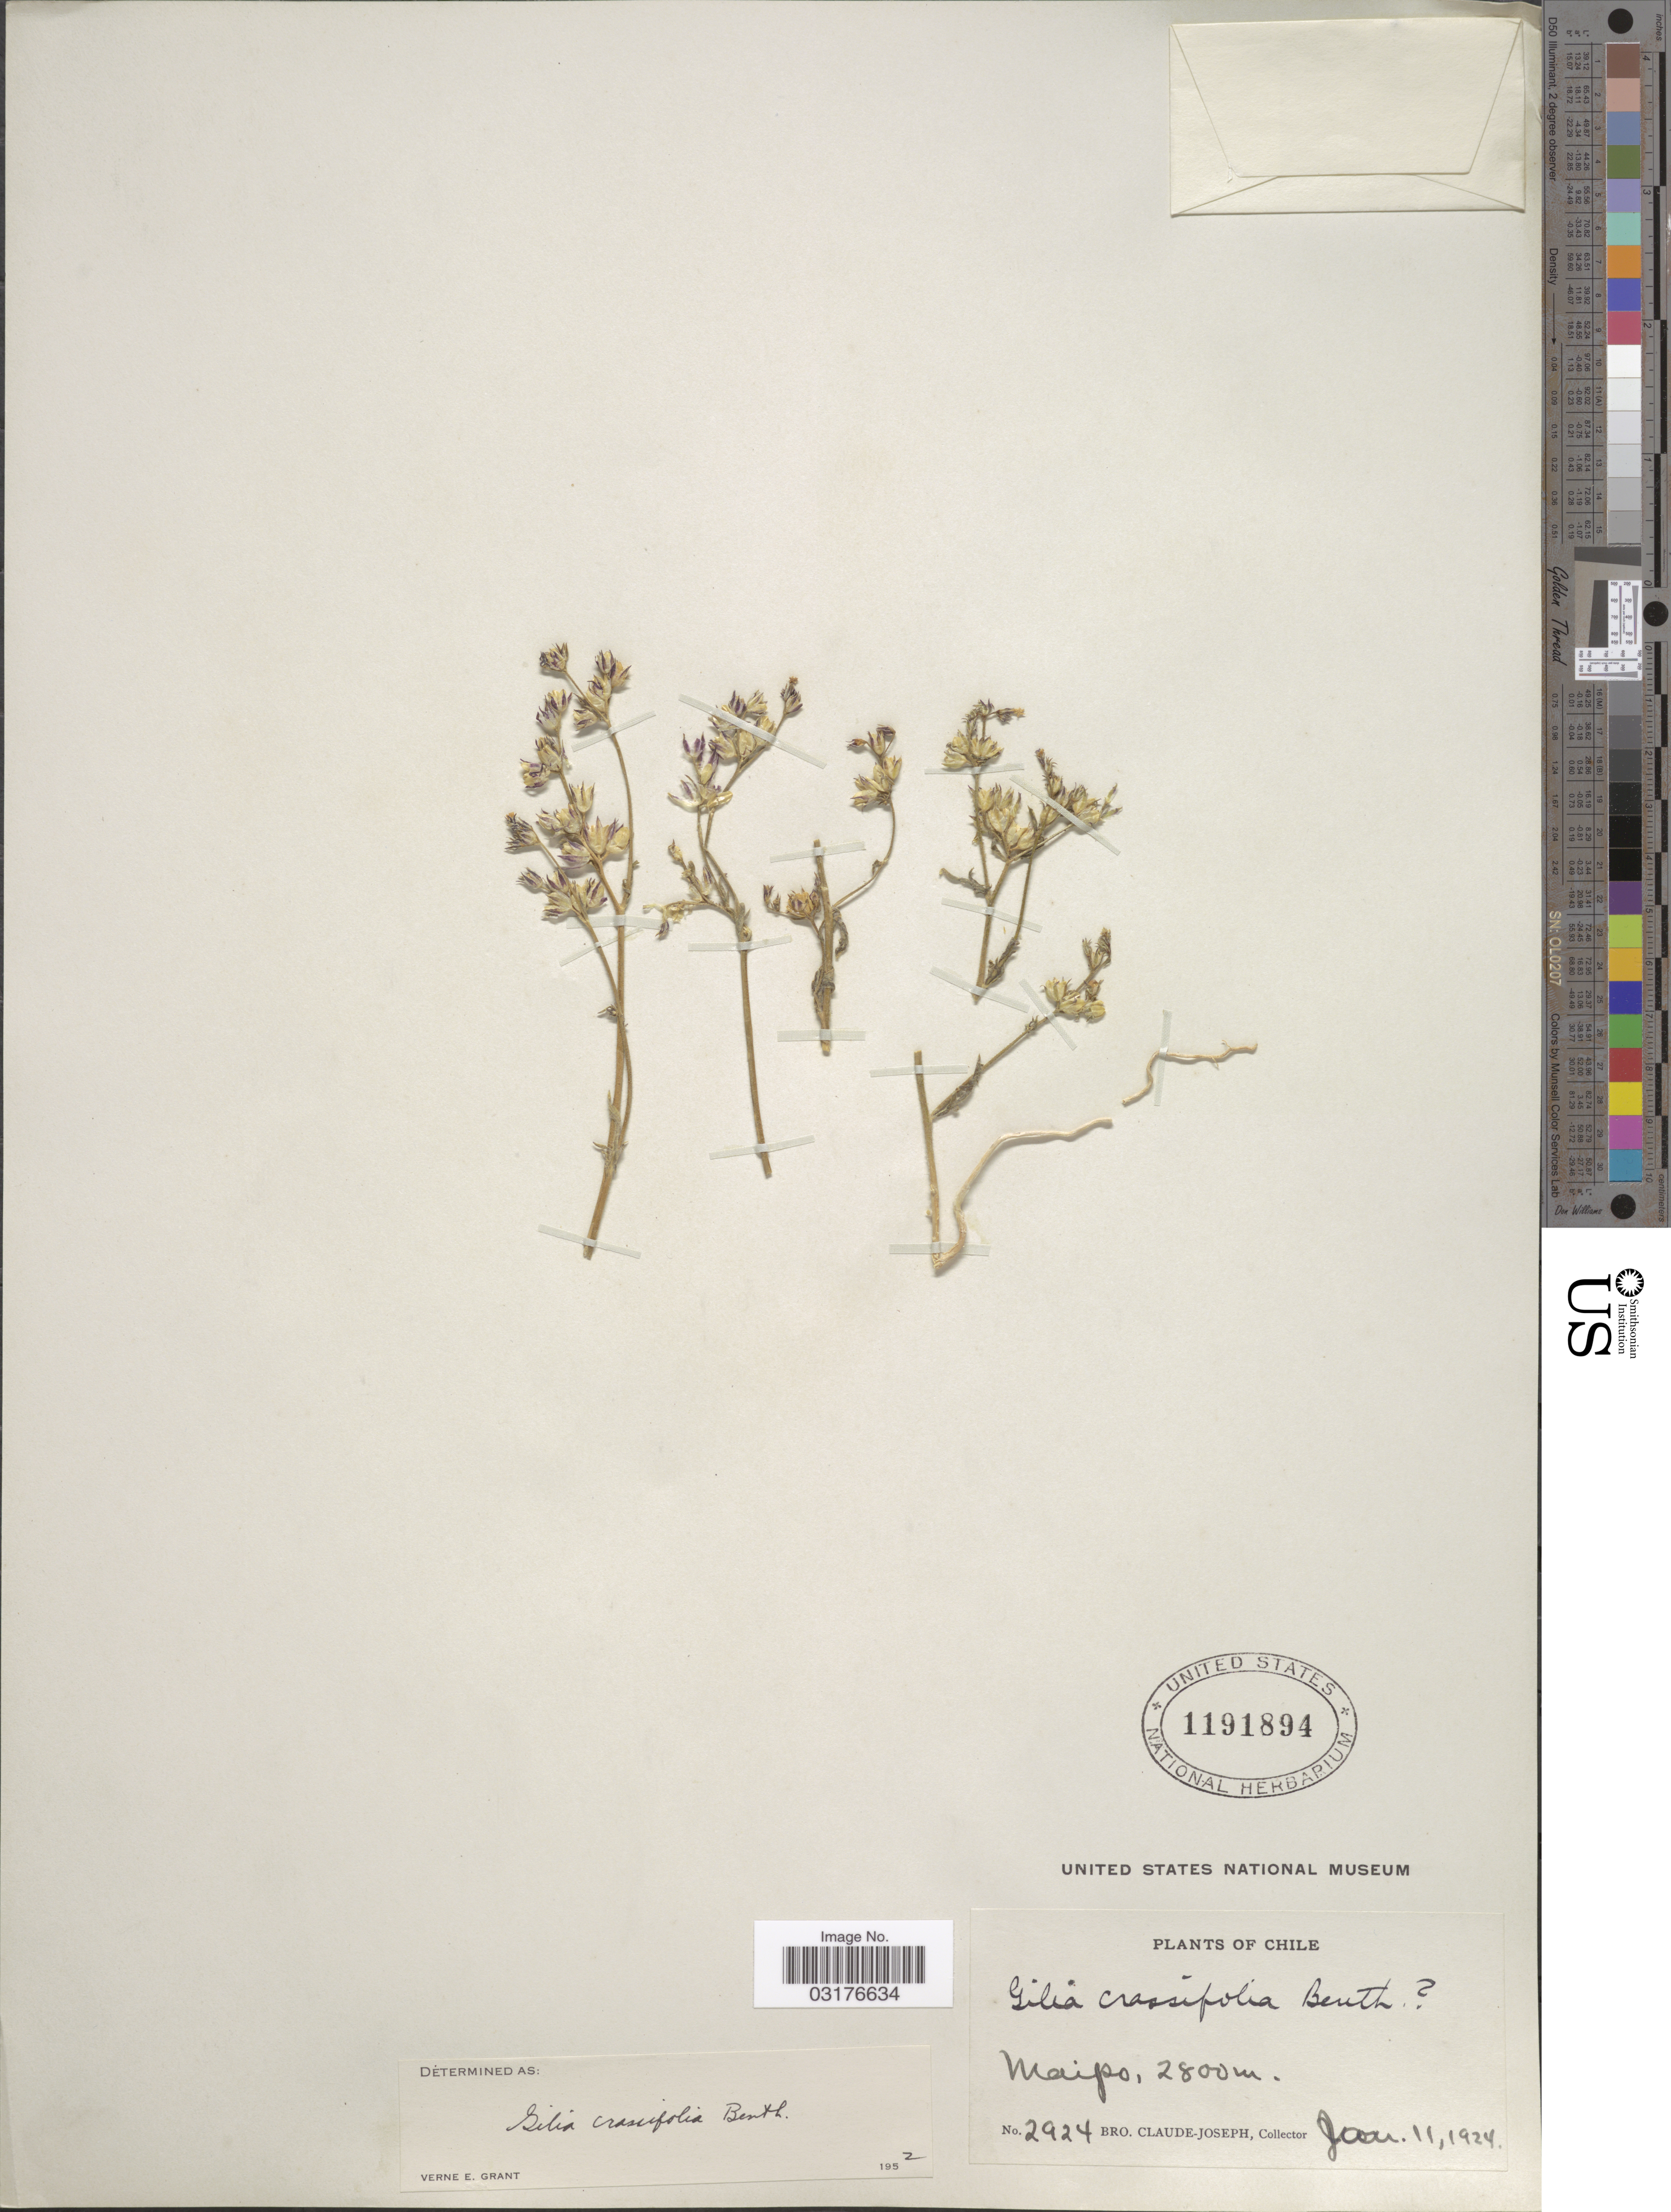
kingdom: Plantae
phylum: Tracheophyta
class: Magnoliopsida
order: Ericales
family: Polemoniaceae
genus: Gilia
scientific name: Gilia crassifolia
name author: Benth.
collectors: Bro. Claude-Joseph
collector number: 2924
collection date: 1924-01-11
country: Chile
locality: Maipo.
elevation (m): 2800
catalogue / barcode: US 1191894